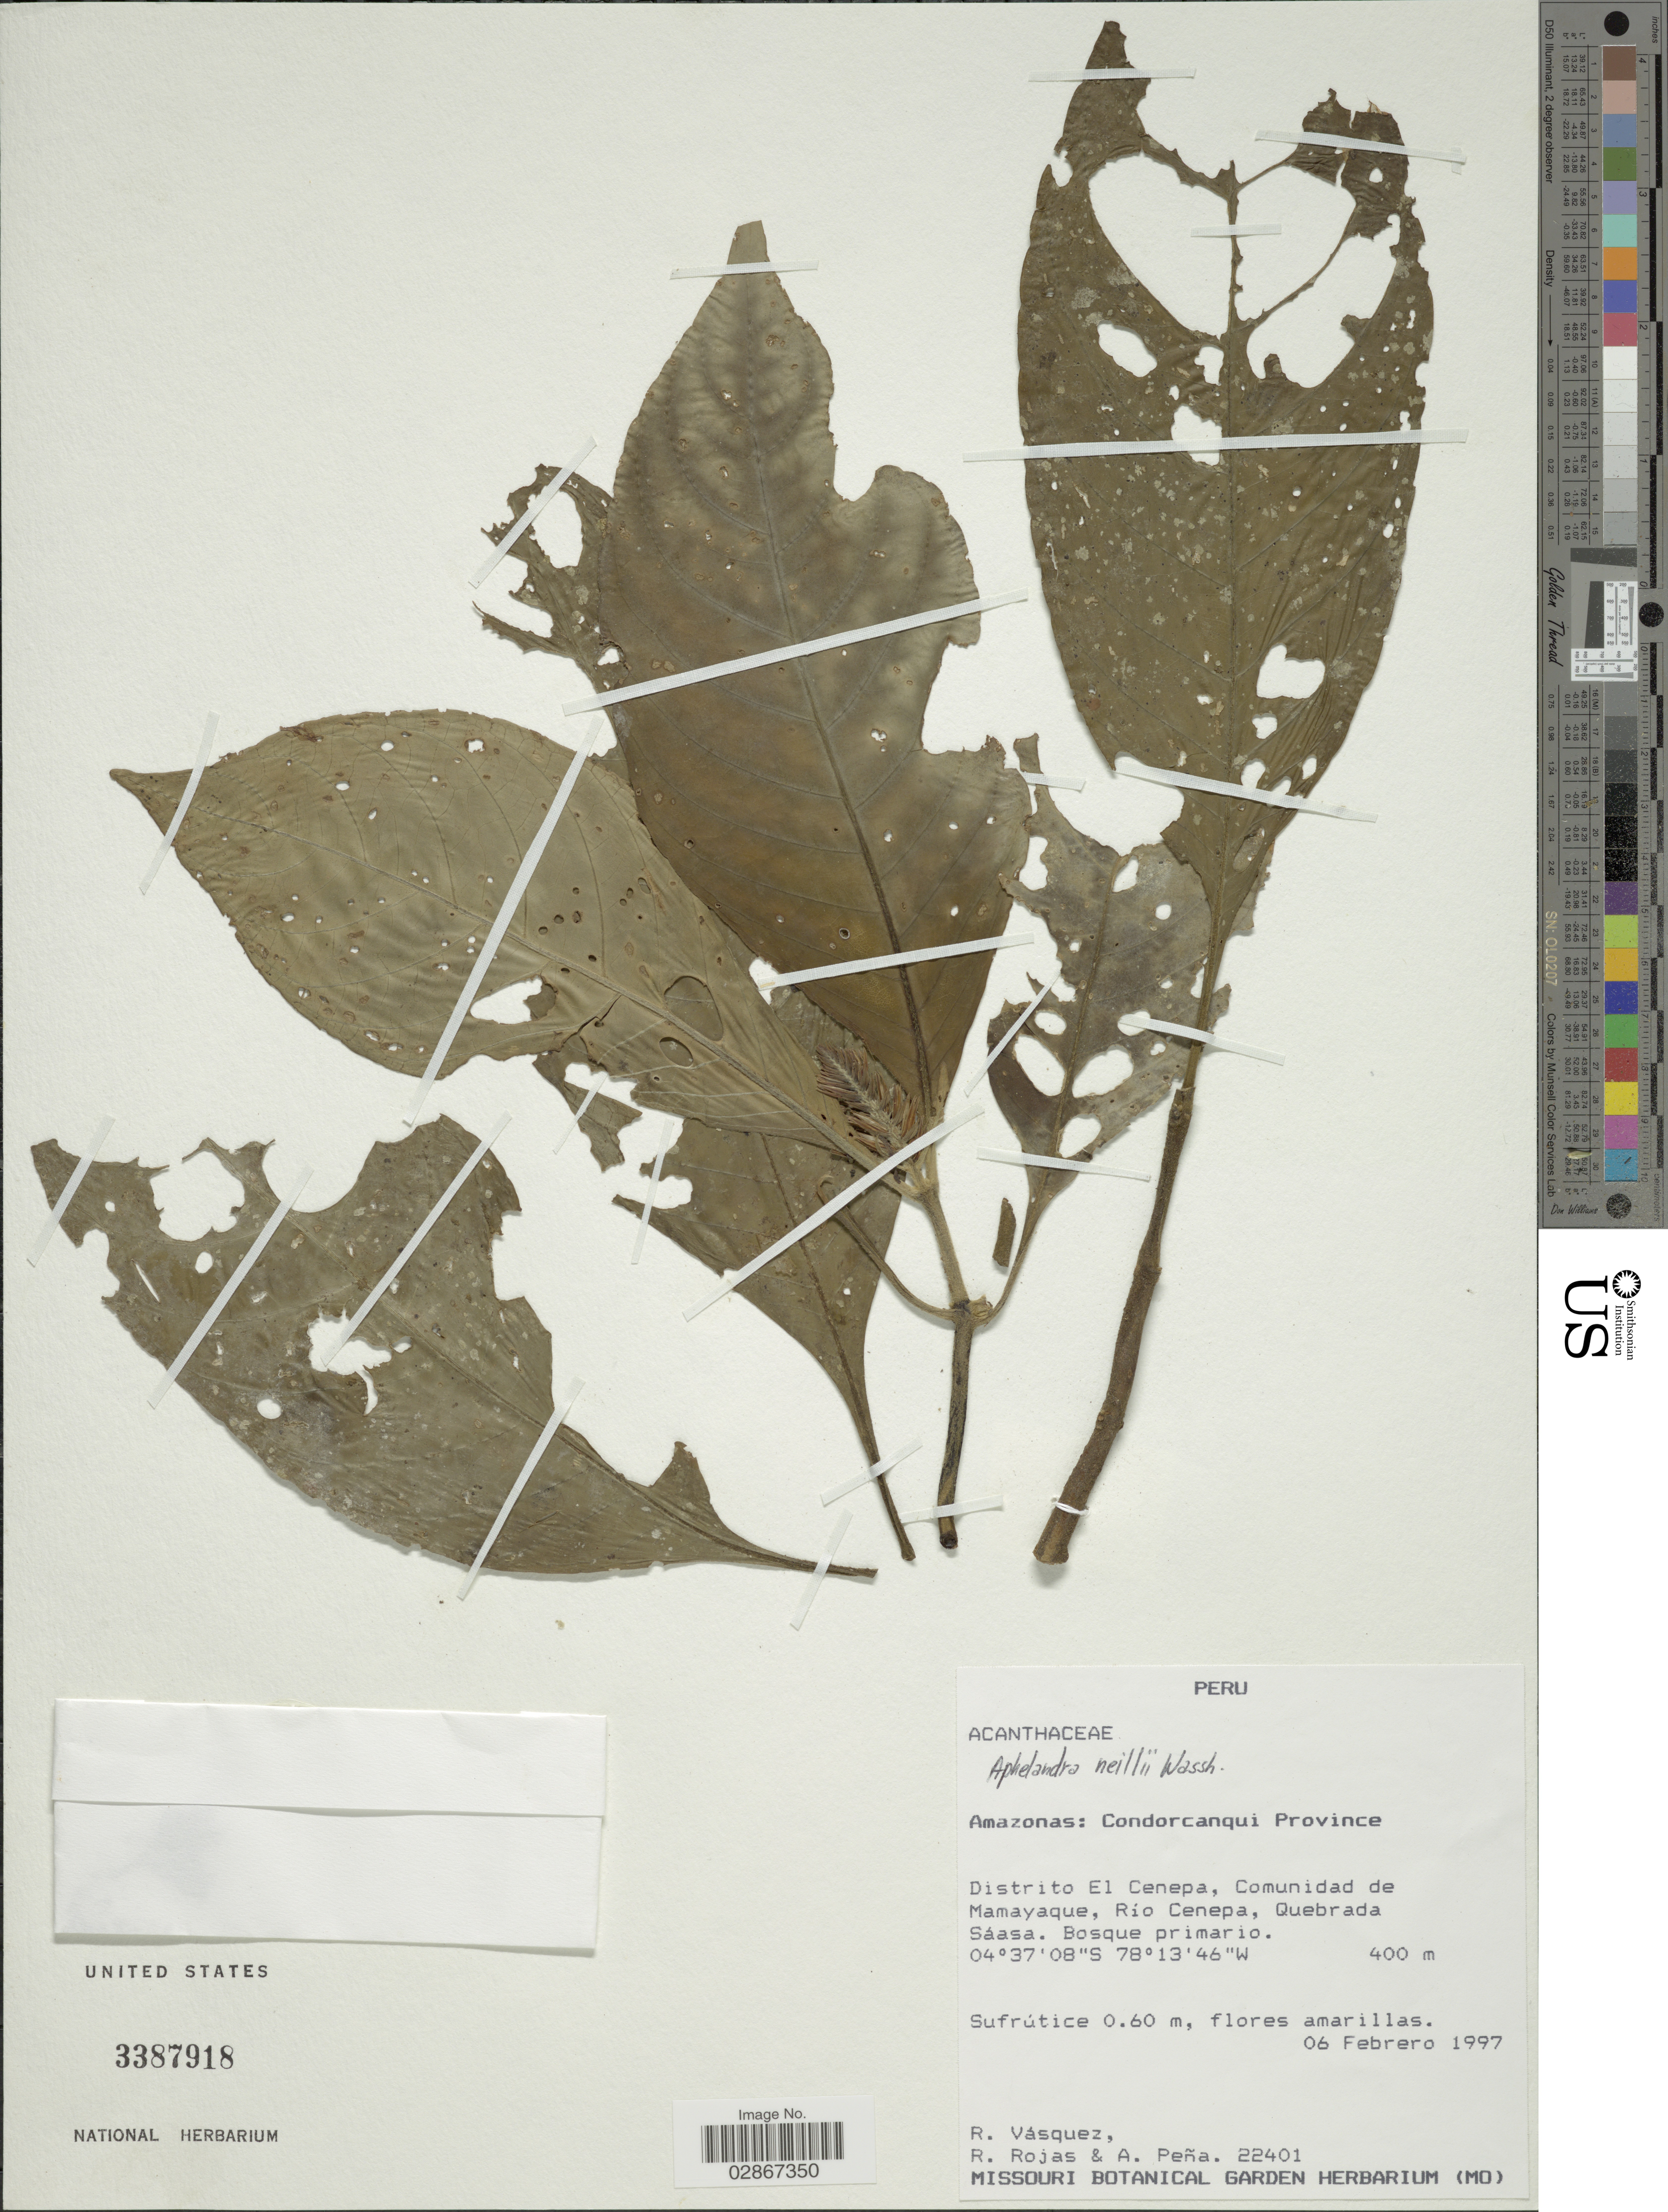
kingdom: Plantae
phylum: Tracheophyta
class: Magnoliopsida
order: Lamiales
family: Acanthaceae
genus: Aphelandra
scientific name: Aphelandra neillii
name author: Wassh.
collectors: R. Vásquez, R. Rojas & A. Peña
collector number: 22401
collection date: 1997-02-06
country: Peru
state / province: Amazonas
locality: Condorcanqui Province. Distrito El Cenepa, Comunidad de Mamayaque, Río Cenepa, Quebrada Sáasa.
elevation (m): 400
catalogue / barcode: US 3387918